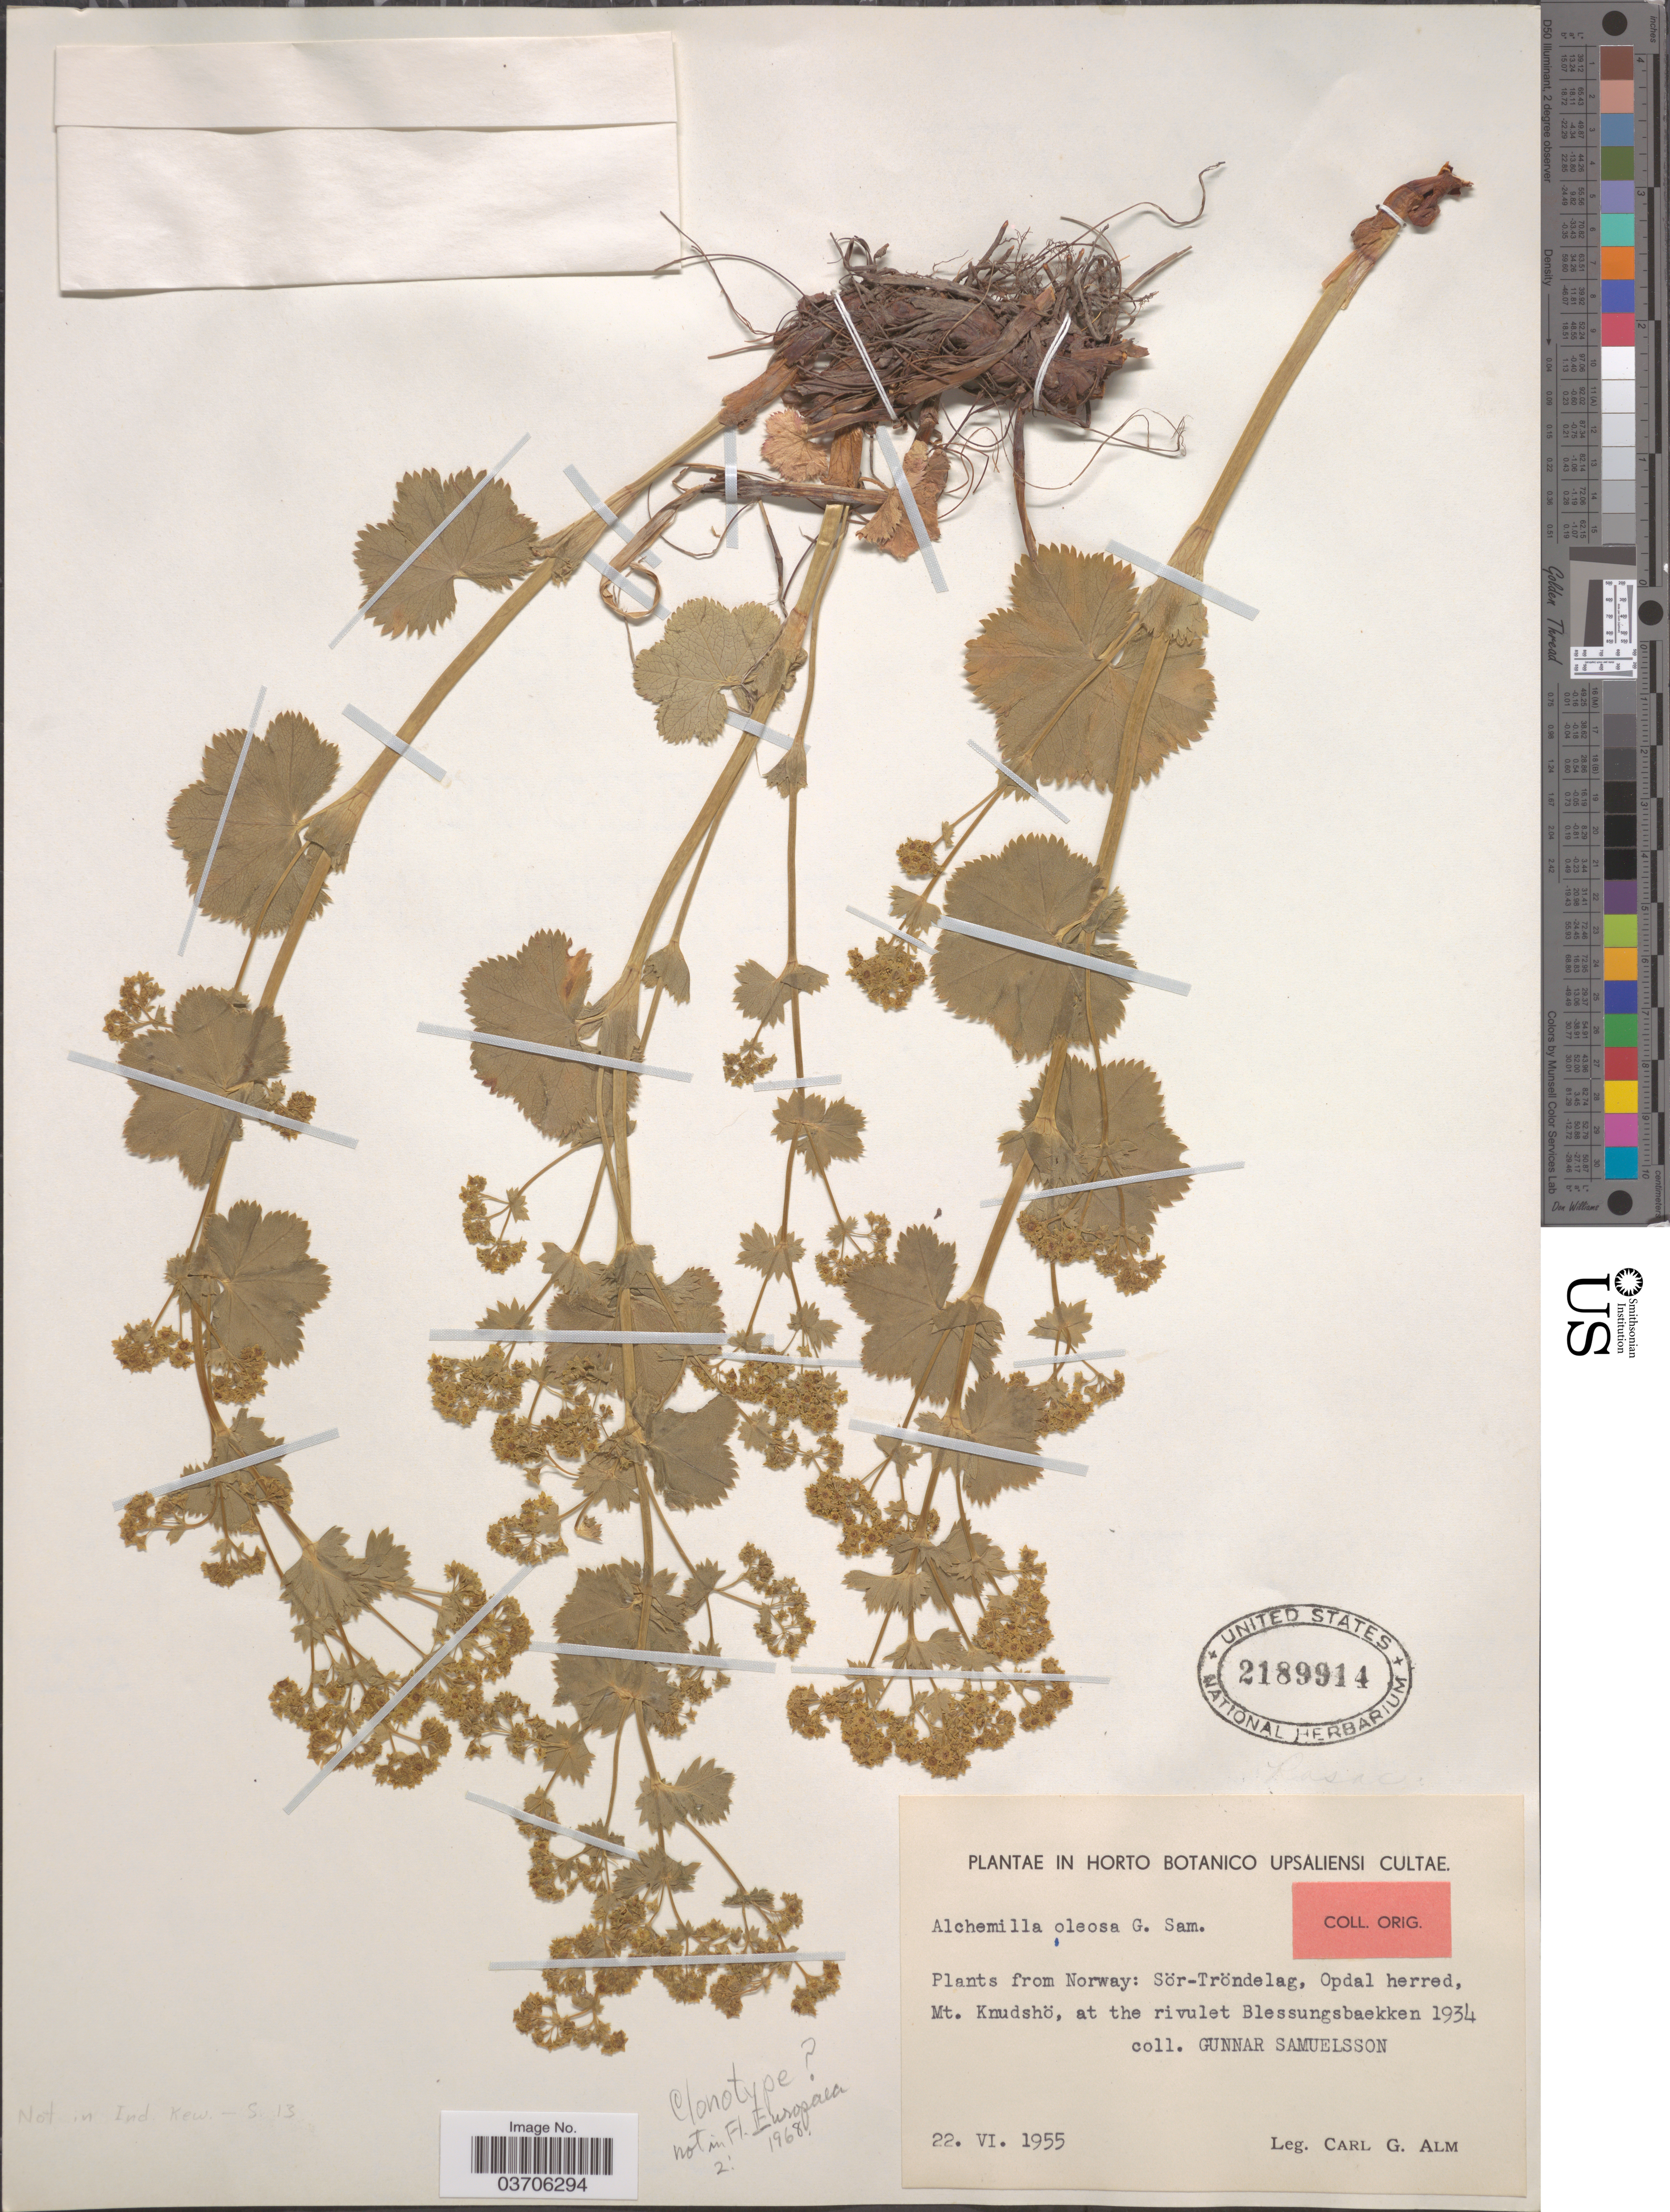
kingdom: Plantae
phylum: Tracheophyta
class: Magnoliopsida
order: Rosales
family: Rosaceae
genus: Alchemilla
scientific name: Alchemilla oleosa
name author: Sam.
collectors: C. G. Alm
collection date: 1955-06-22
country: Sweden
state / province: Uppsala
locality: Horto Botanico Upsaliensi Cultae.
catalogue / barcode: US 2189914